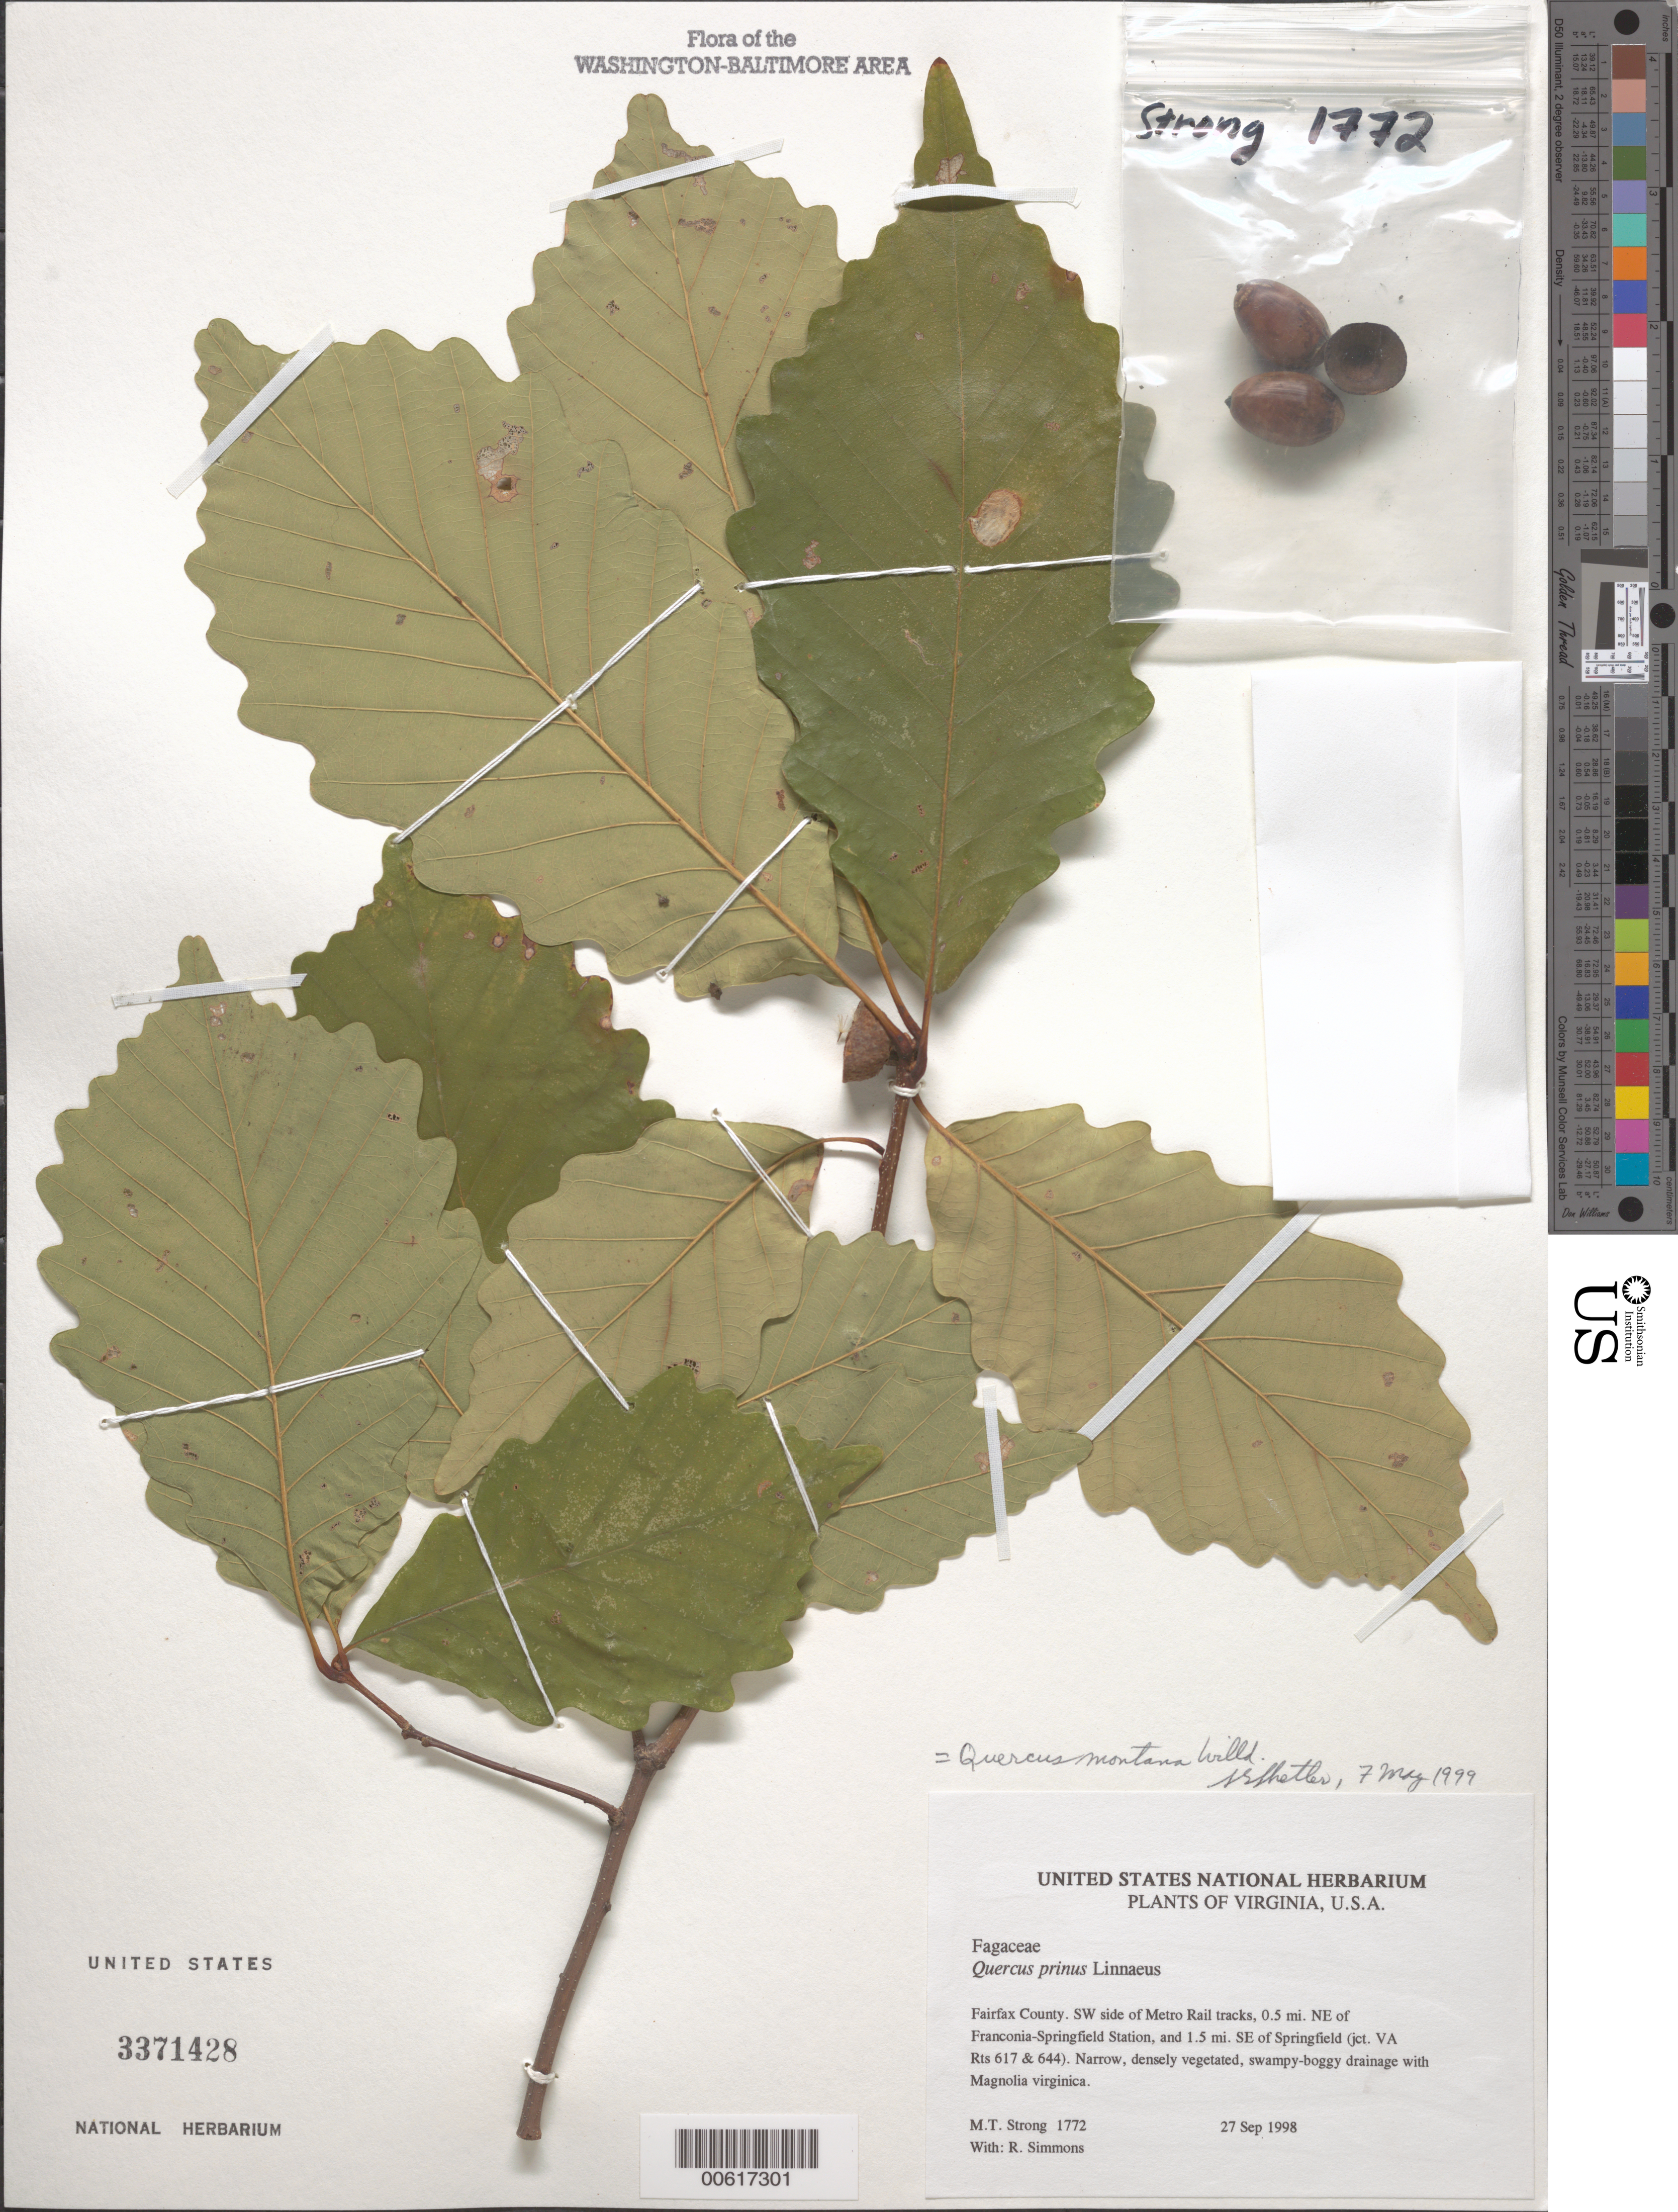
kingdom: Plantae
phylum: Tracheophyta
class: Magnoliopsida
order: Fagales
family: Fagaceae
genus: Quercus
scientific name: Quercus montana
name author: Willd.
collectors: M. T. Strong & R. Simmons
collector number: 1772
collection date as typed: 27 Sep 1998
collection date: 1998-09-27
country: United States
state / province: Virginia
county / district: Fairfax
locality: SW side of Metro Rail System, 0.5-0.6 mi. NE of Franconia-Springfield Station, 1.5 mi. SE of Springfield (jct. VA Rts 617 & 644)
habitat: Narrow, densely vegetated, swampy-boggy drainage with Magnolia Virginica.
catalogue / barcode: US 3371428